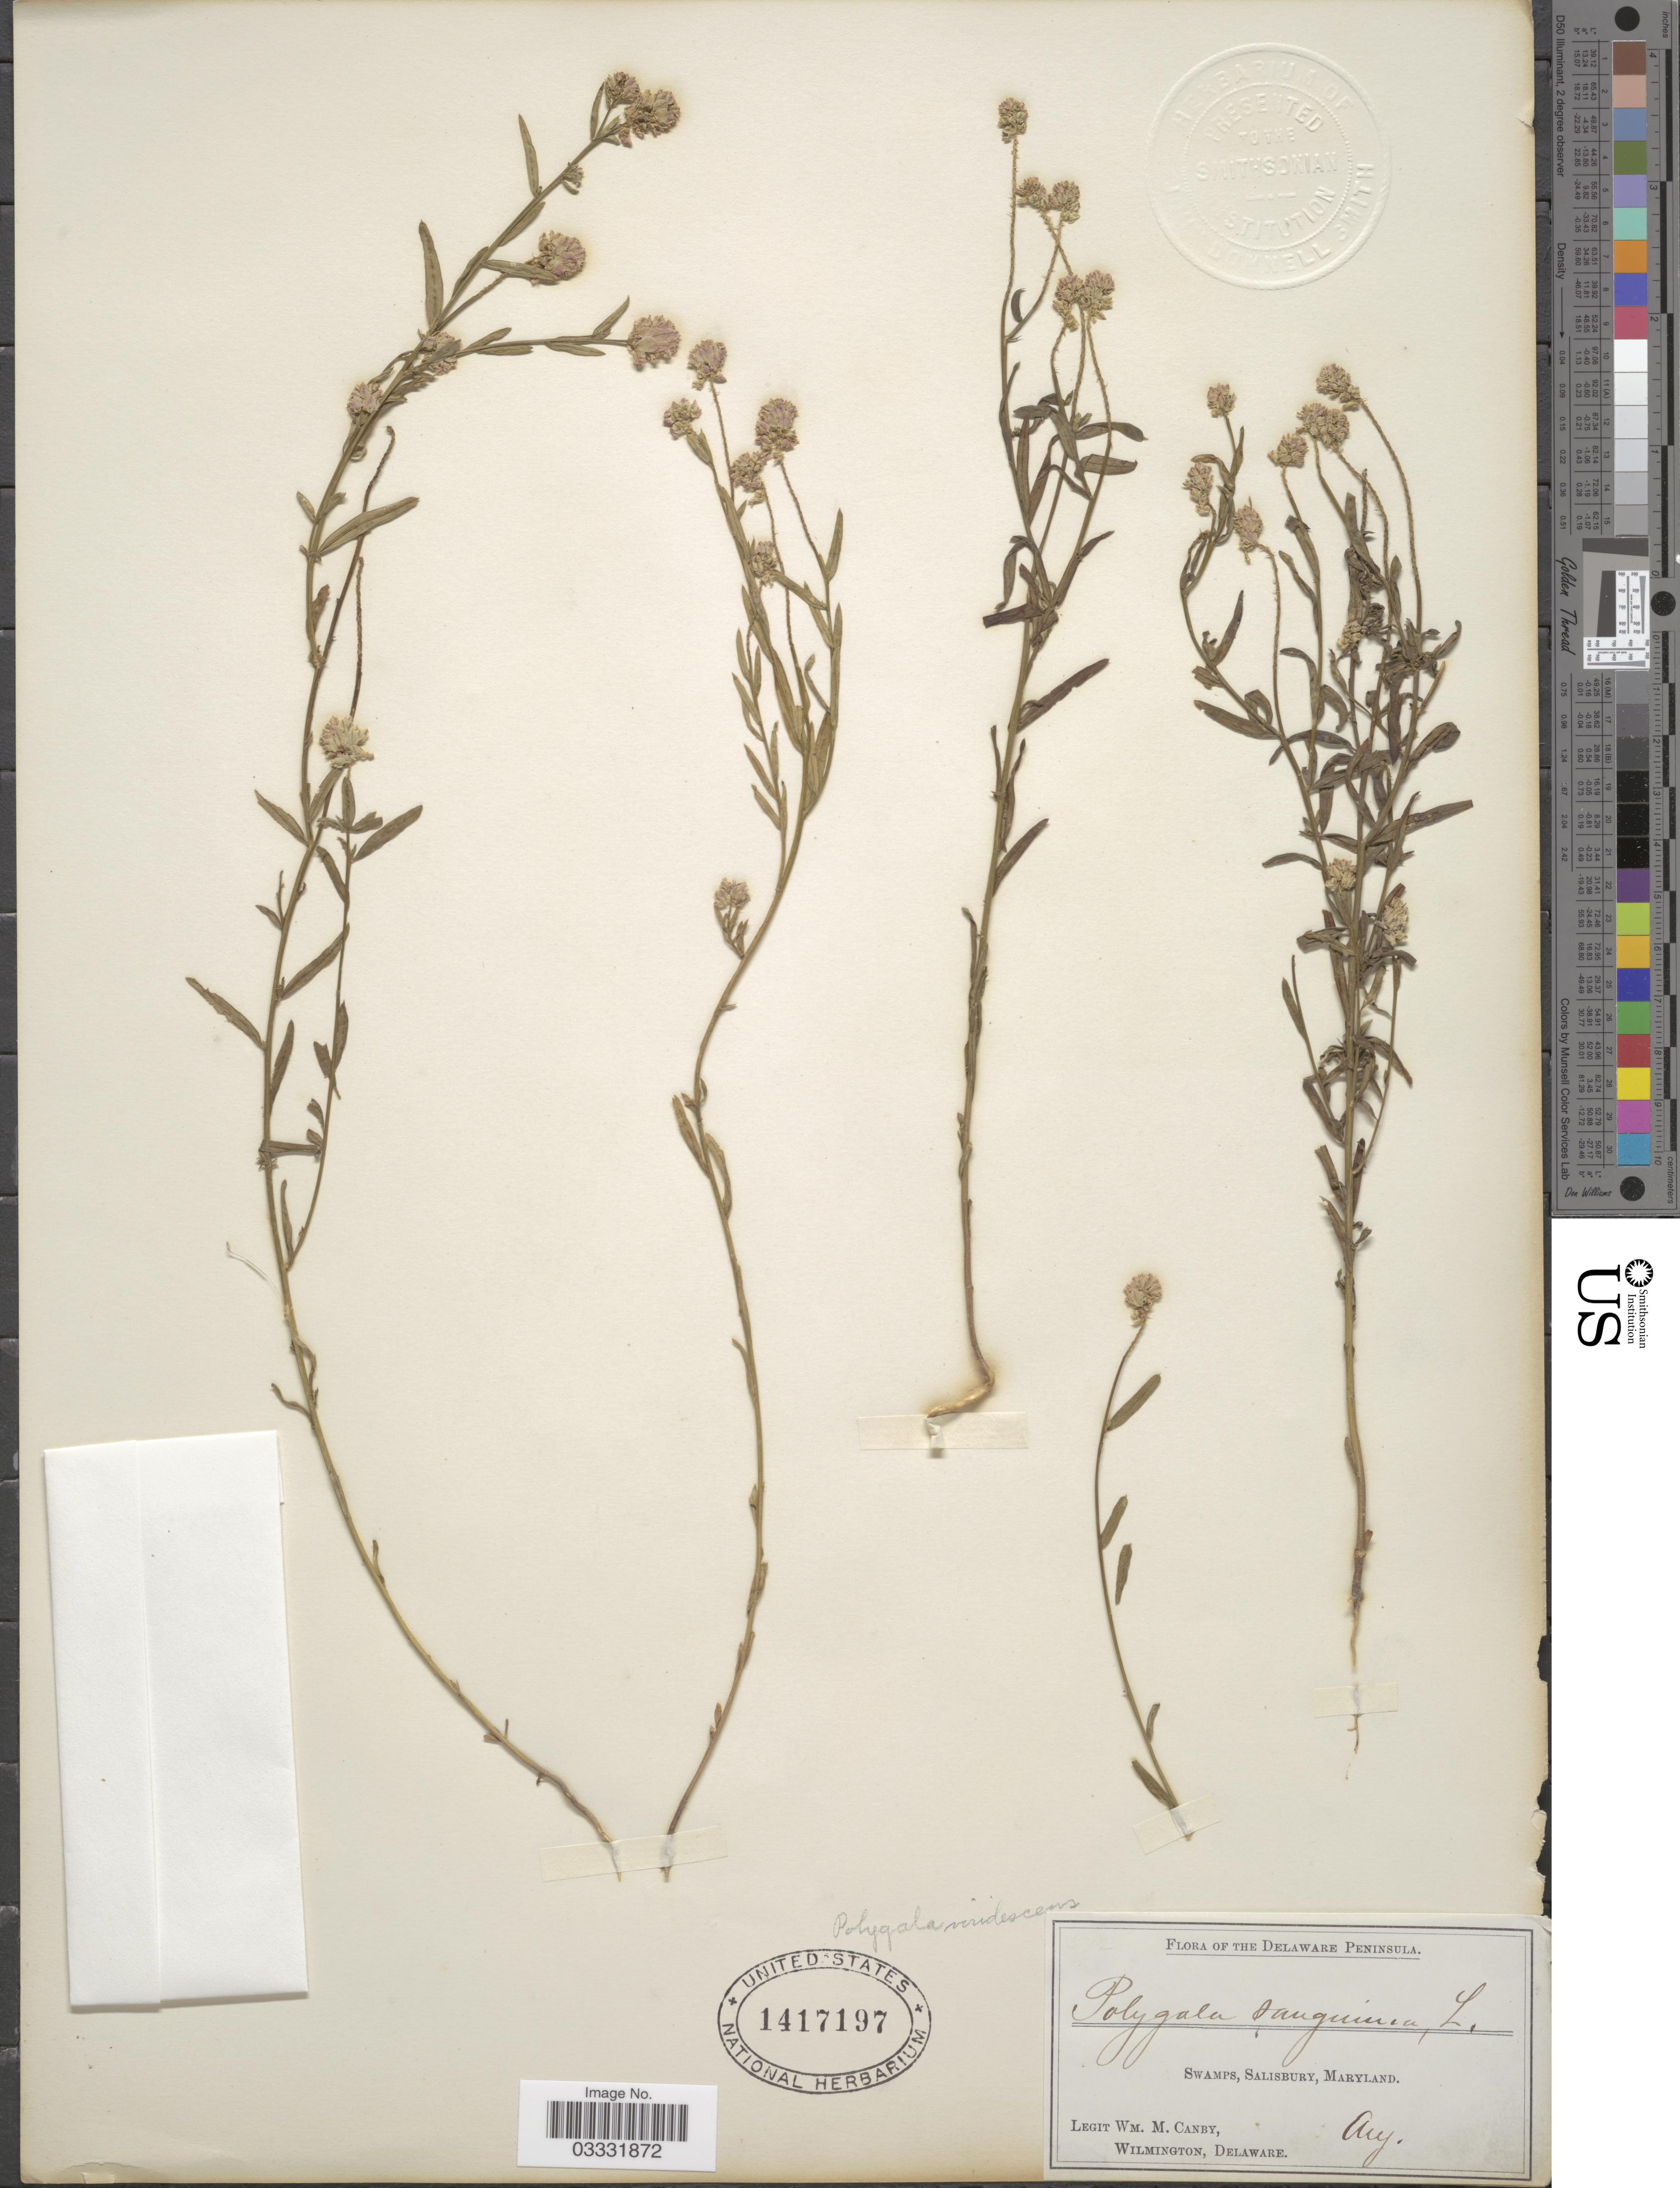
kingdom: Plantae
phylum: Tracheophyta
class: Magnoliopsida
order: Fabales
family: Polygalaceae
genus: Polygala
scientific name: Polygala sanguinea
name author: L.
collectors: W. M. Canby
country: United States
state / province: Maryland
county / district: Wicomico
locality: The Delaware Peninsula. Swamps, Salisbury.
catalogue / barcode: US 1417197